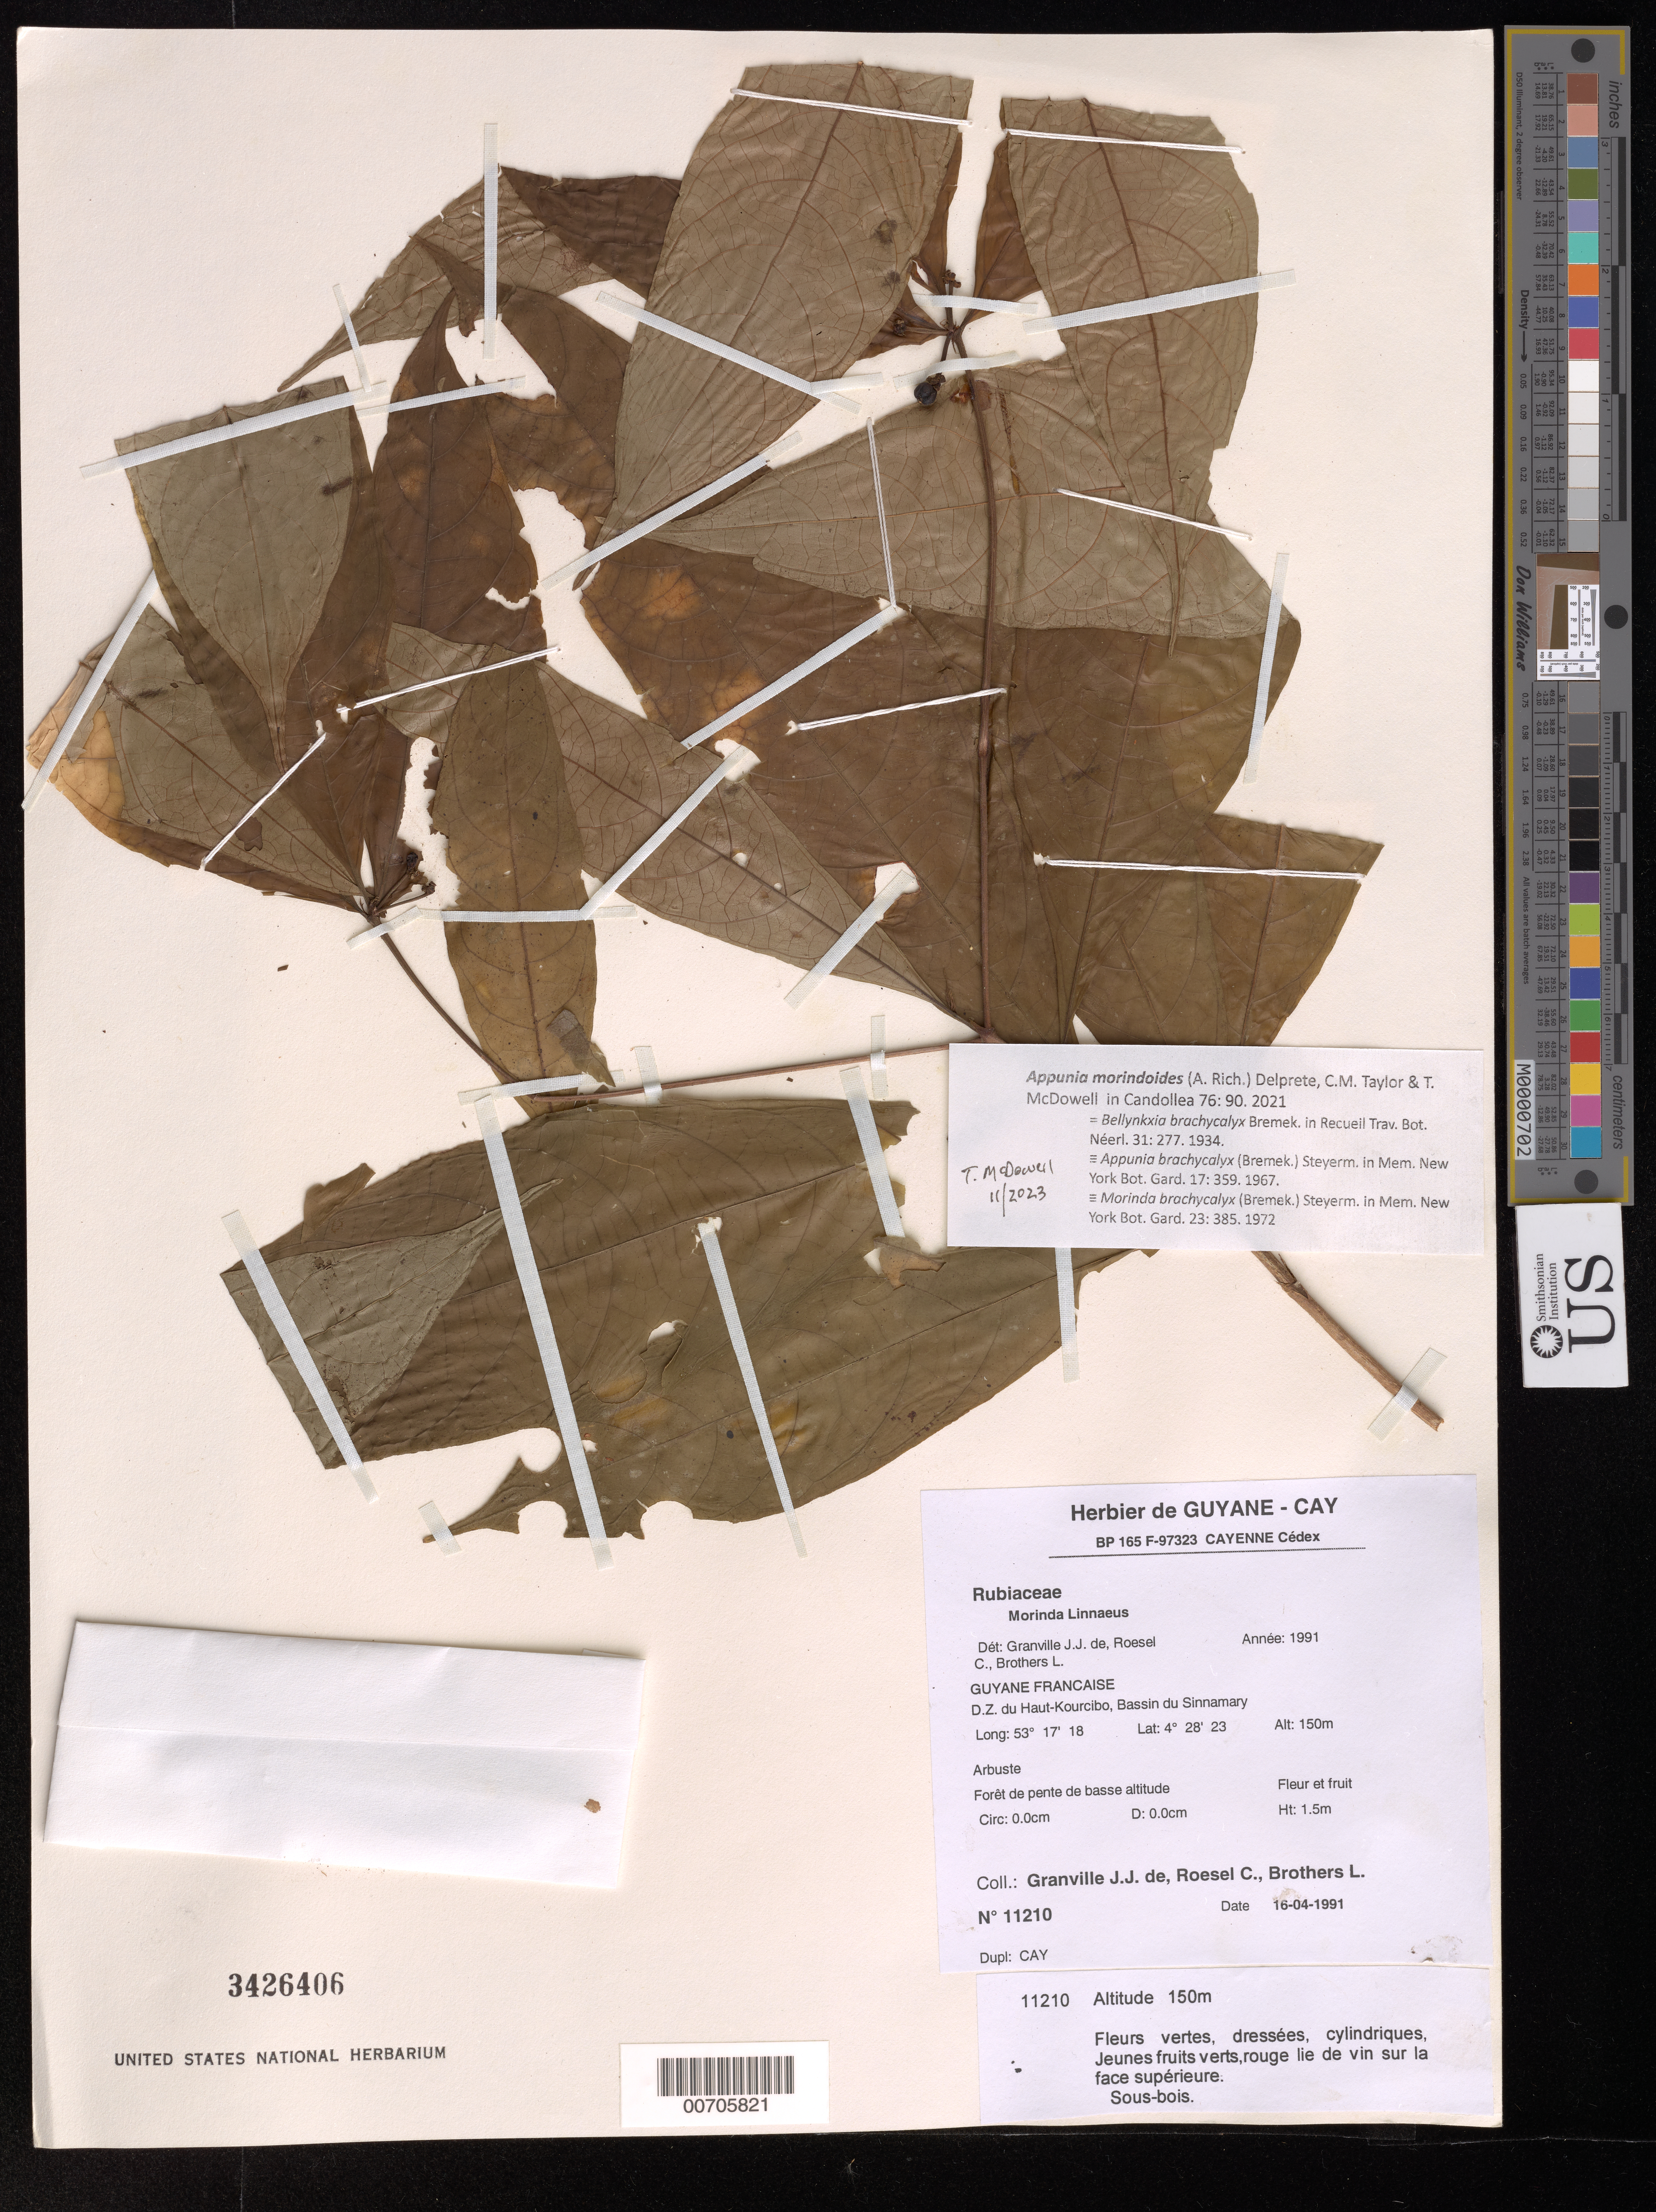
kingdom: Plantae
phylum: Tracheophyta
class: Magnoliopsida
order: Gentianales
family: Rubiaceae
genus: Appunia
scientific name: Appunia morindoides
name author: (A. Rich.) Delprete et al.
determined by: McDowell, T.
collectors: J.-J. de Granville, C. S. Roesel & L. Brothers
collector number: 11210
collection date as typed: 16-Apr-91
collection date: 1991-04-16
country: French Guiana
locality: D.Z. du Haut-Kourcibo, Bassin du Sinnamary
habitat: Low, slope forest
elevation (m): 150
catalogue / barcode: US 3426406